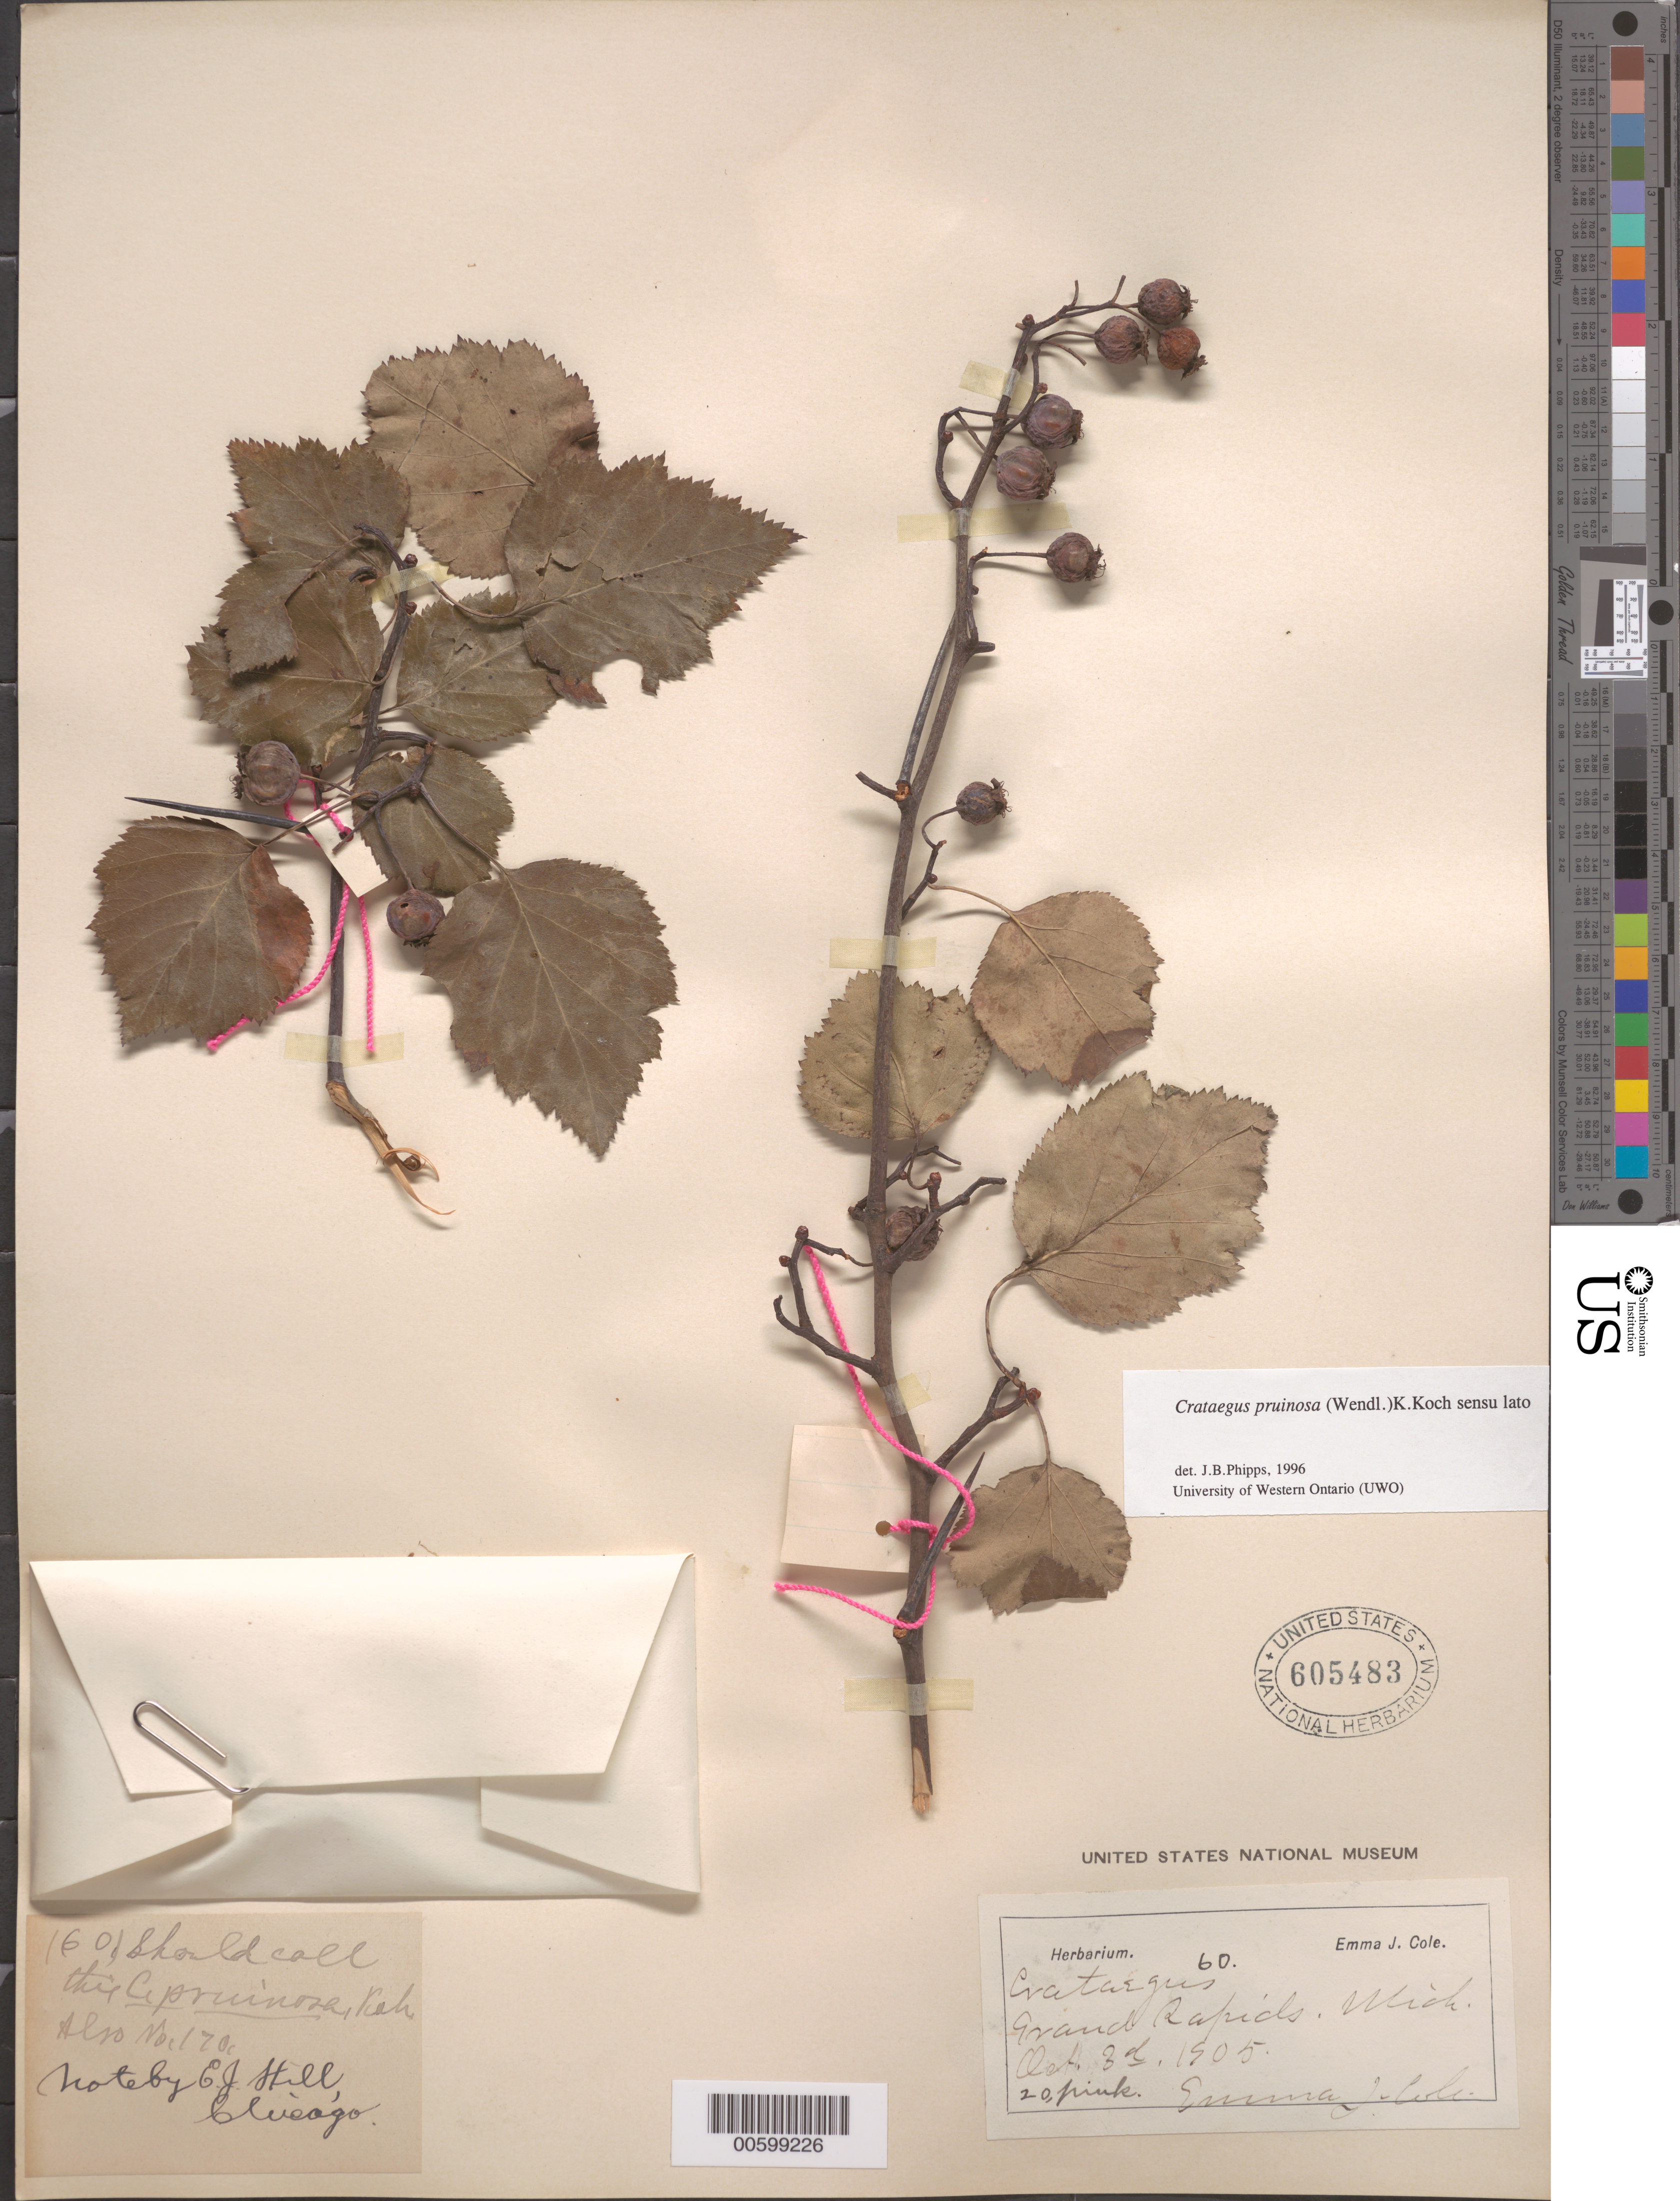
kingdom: Plantae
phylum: Tracheophyta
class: Magnoliopsida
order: Rosales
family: Rosaceae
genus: Crataegus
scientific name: Crataegus pruinosa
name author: (H.L. Wendl.) K. Koch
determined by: Phipps, James B., (UWO), University of Western Ontario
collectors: E. Cole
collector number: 60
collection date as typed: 03 Oct 1905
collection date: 1905-10-03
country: United States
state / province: Michigan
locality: Grand Rapids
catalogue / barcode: US 605483